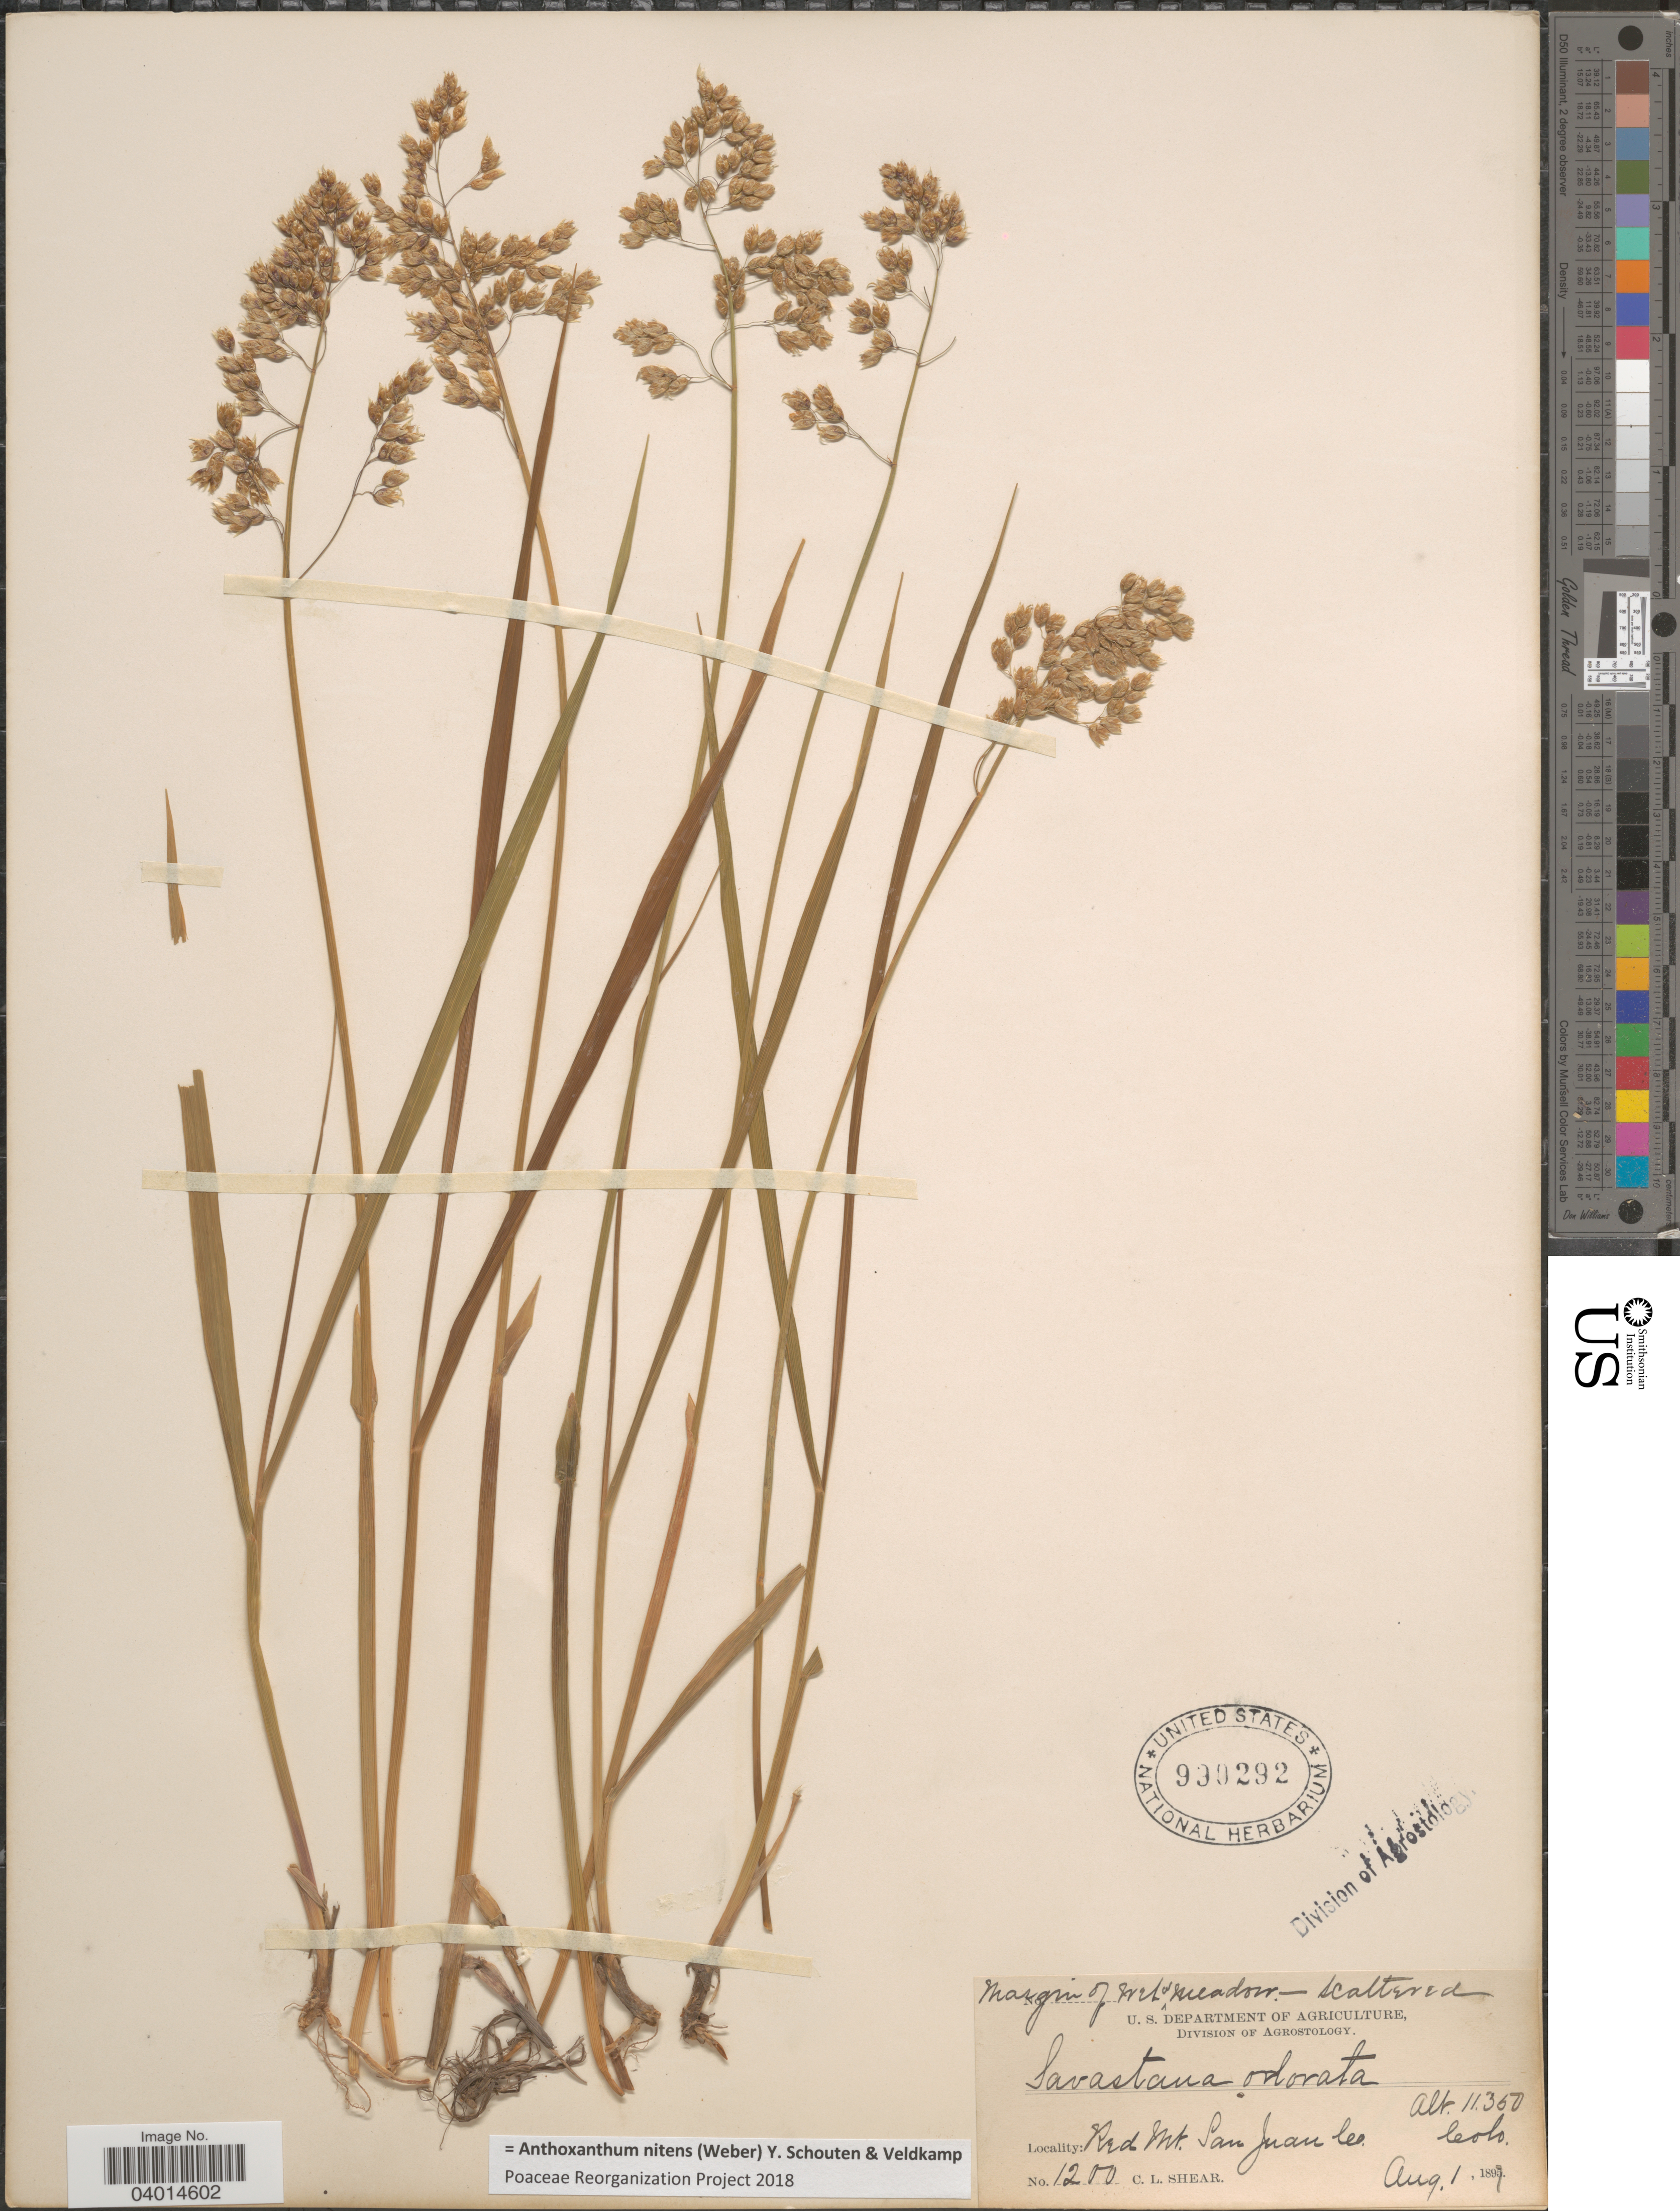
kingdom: Plantae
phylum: Tracheophyta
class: Liliopsida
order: Poales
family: Poaceae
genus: Anthoxanthum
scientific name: Anthoxanthum nitens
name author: (G.H. Weber) R.T.A. Schouten & Veldkamp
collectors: C. L. Shear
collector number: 1200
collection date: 1897-08-01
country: United States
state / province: Colorado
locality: Red Mt. San Juan Co.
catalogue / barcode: US 990292